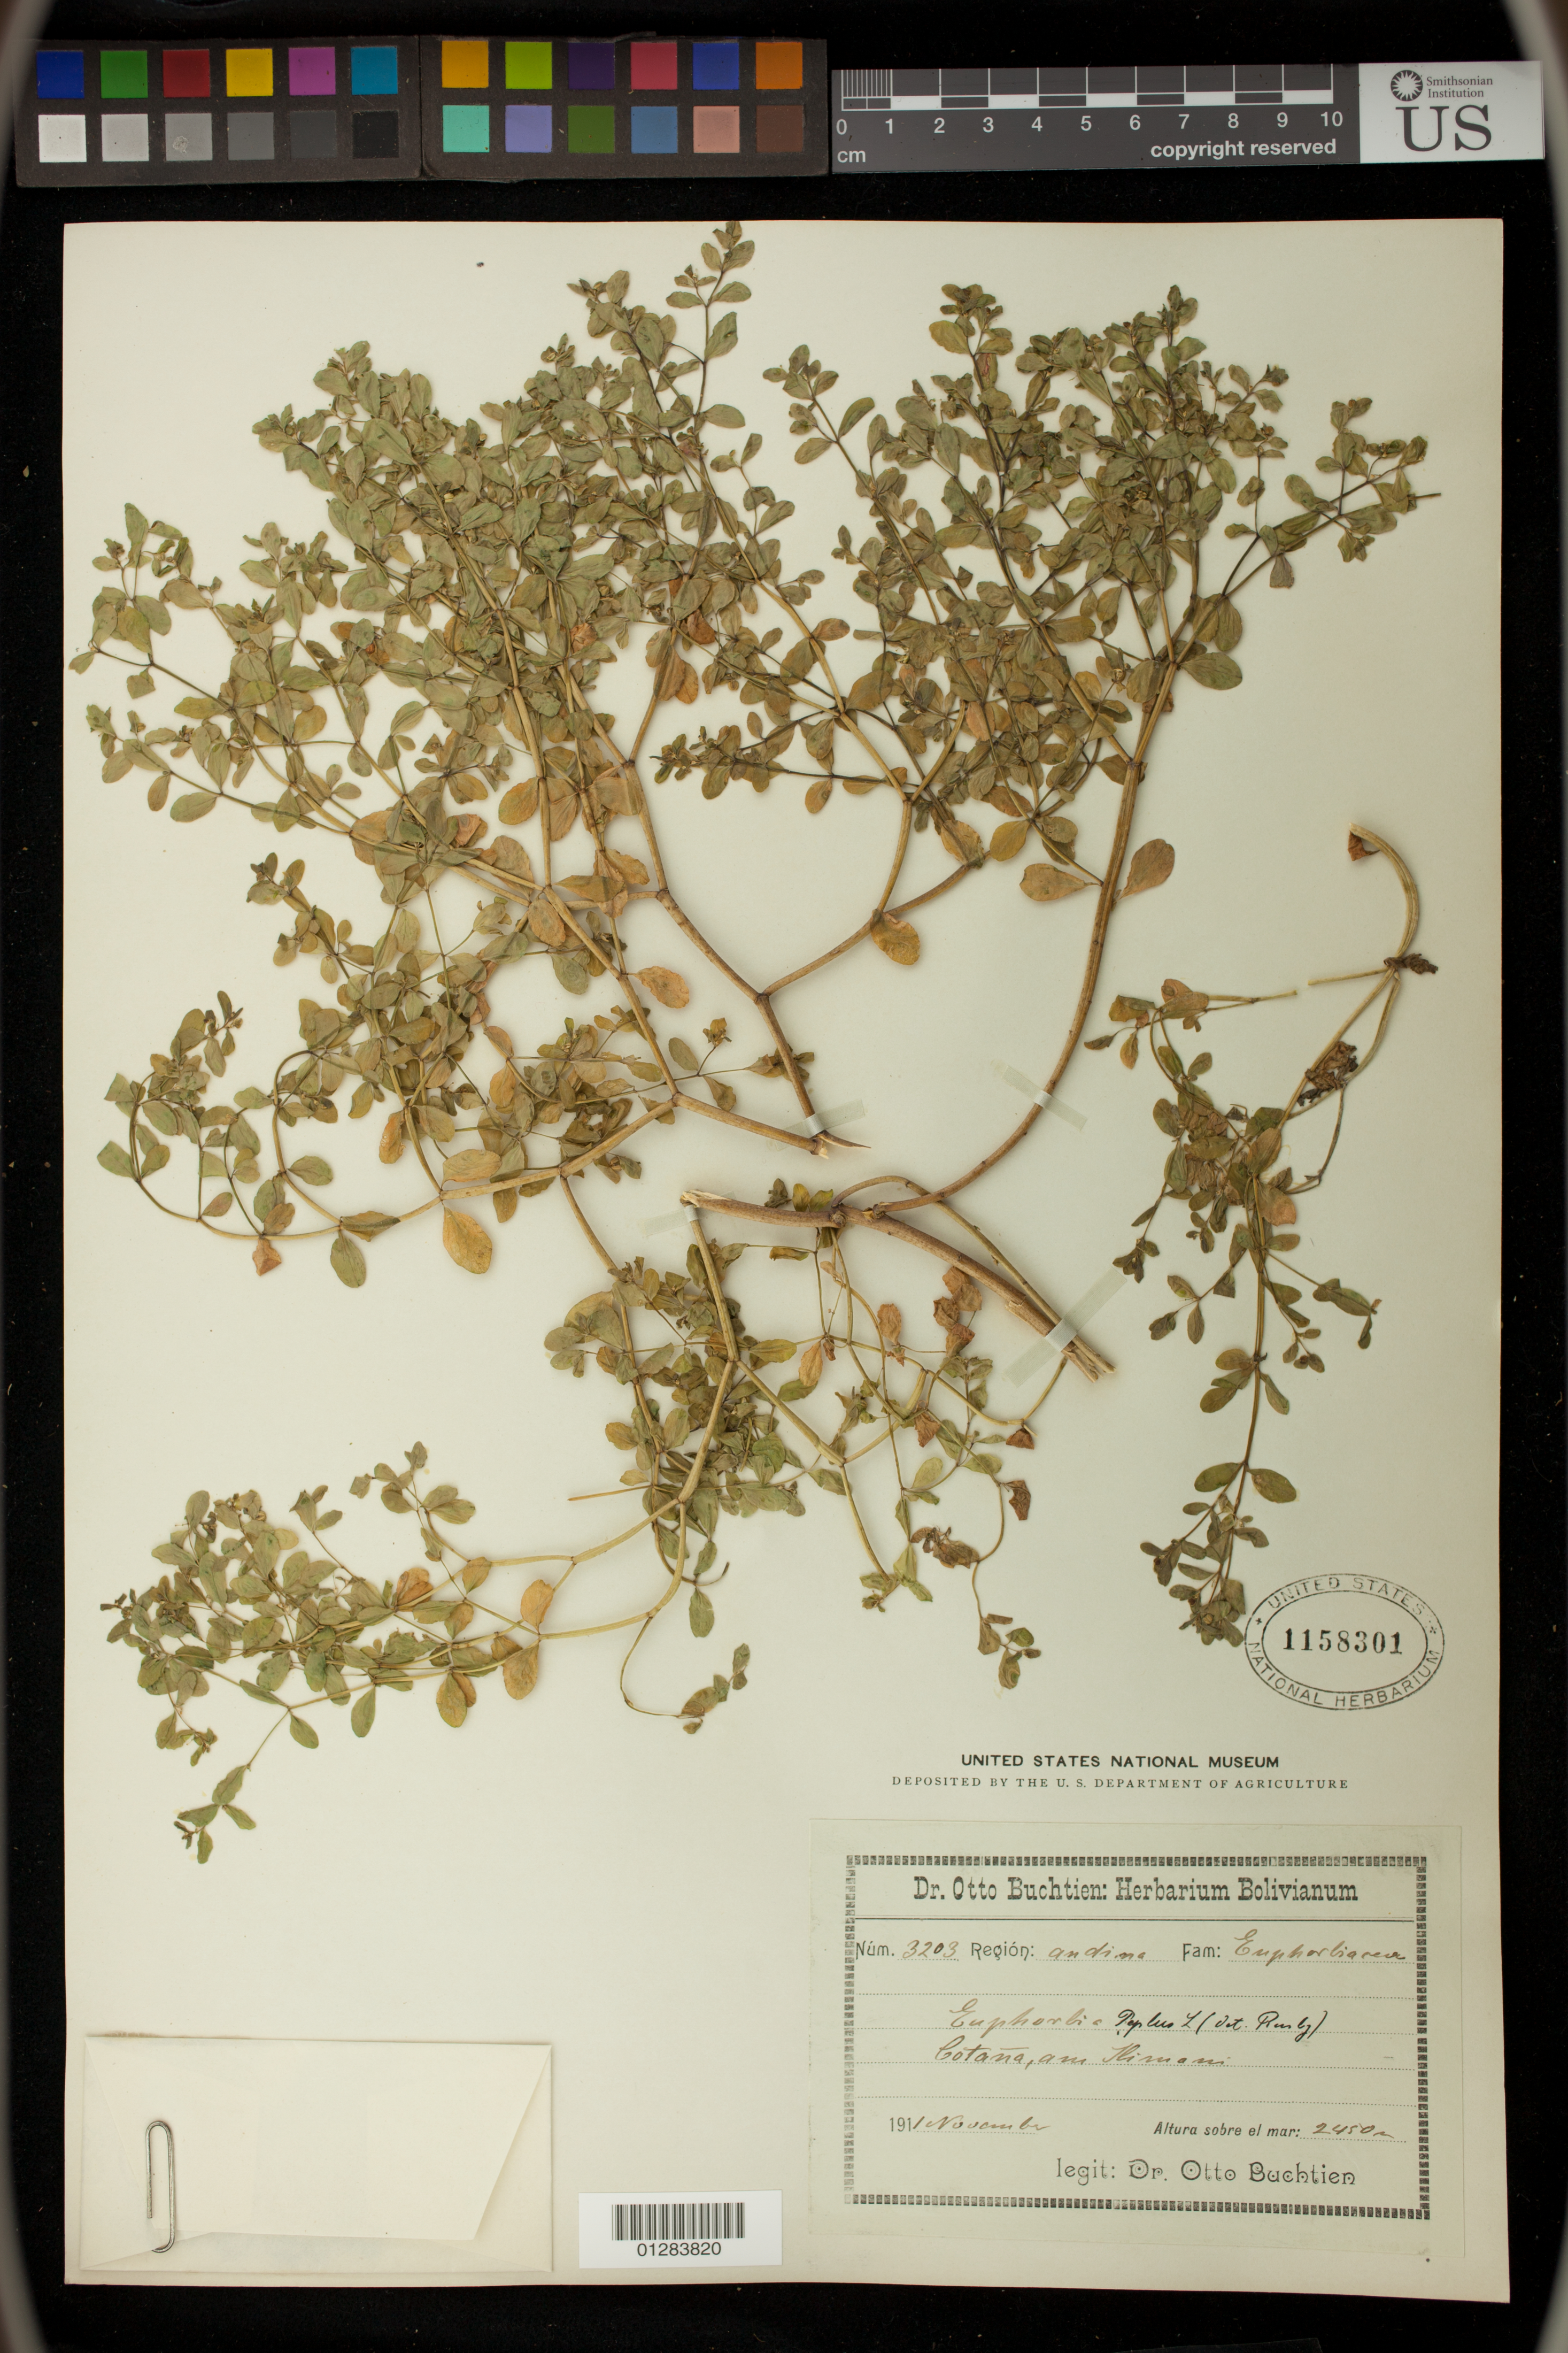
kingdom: Plantae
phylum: Tracheophyta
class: Magnoliopsida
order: Malpighiales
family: Euphorbiaceae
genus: Euphorbia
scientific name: Euphorbia peplus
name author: L.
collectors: O. Buchtien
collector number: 3203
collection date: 1911-11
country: Bolivia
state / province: Potosi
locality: Region: Andina,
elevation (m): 747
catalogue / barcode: US 1158301